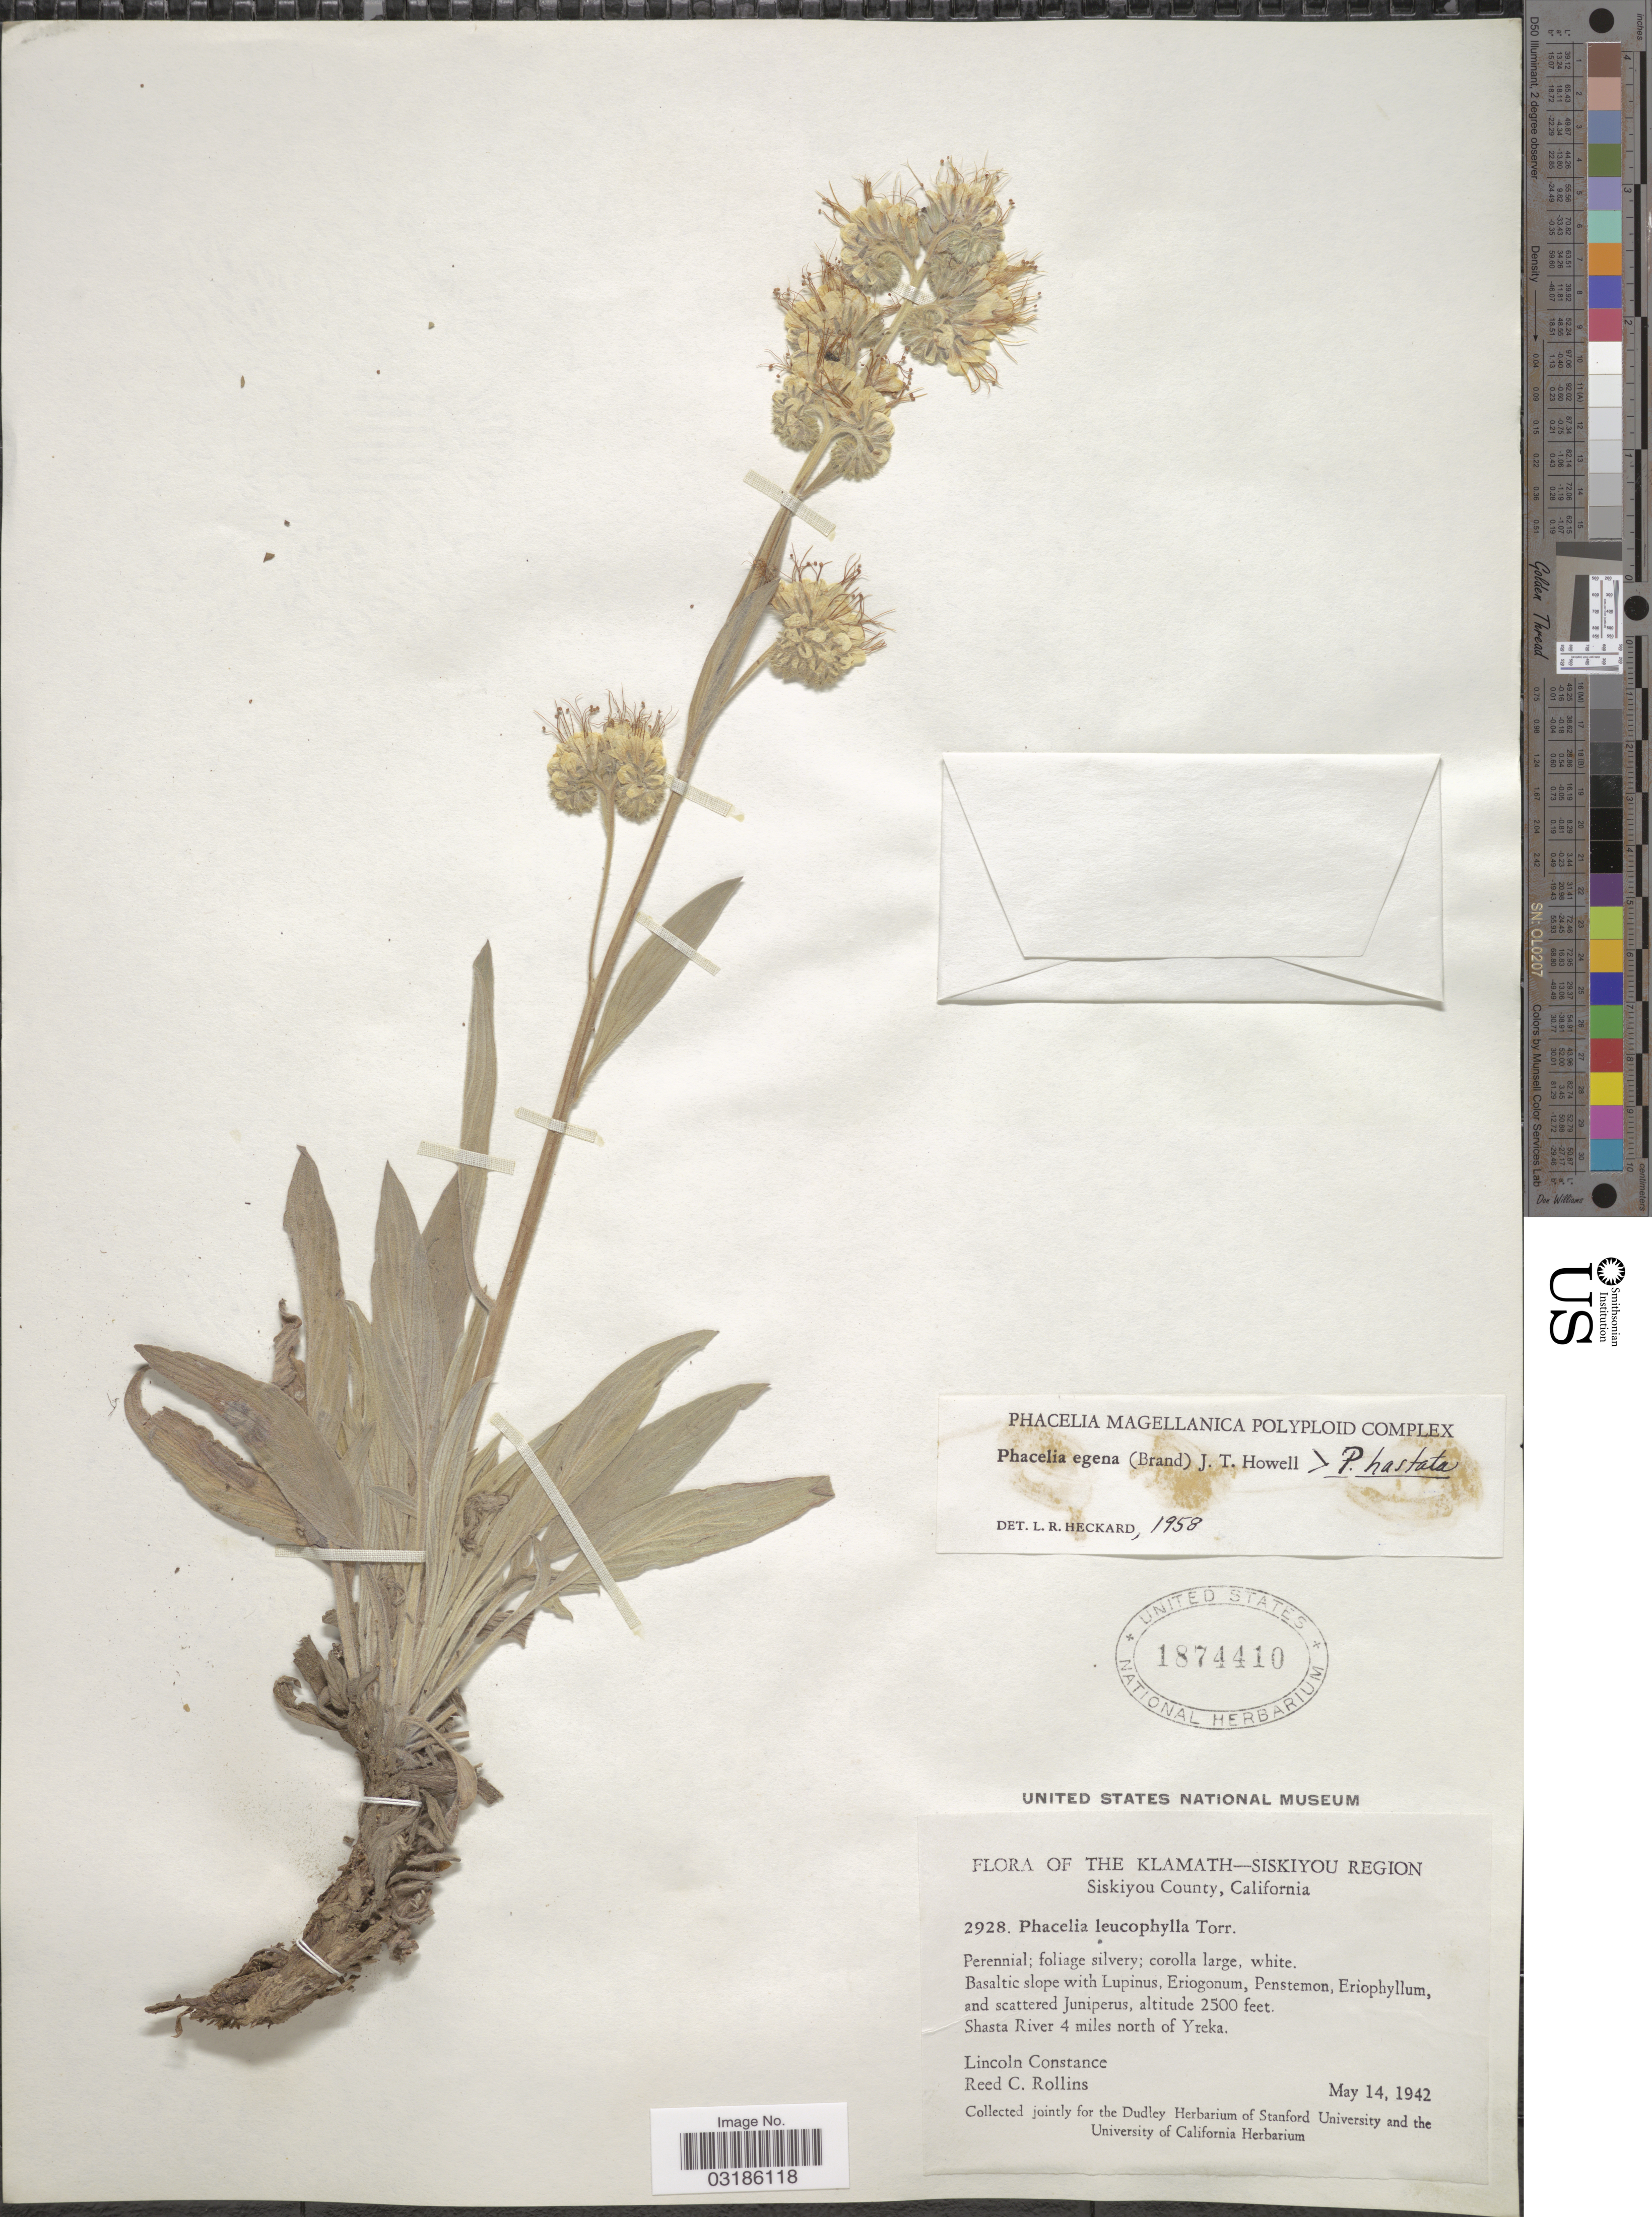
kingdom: Plantae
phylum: Tracheophyta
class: Magnoliopsida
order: Boraginales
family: Hydrophyllaceae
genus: Phacelia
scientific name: Phacelia egena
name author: (Brand) Howell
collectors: L. Constance & R. C. Rollins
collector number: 2928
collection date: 1942-05-14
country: United States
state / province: California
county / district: Siskiyou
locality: Klamath-Siskiyou Region. Siskiyou County. Shasta River 4 miles north of Yreka.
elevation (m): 762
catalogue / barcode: US 1874410